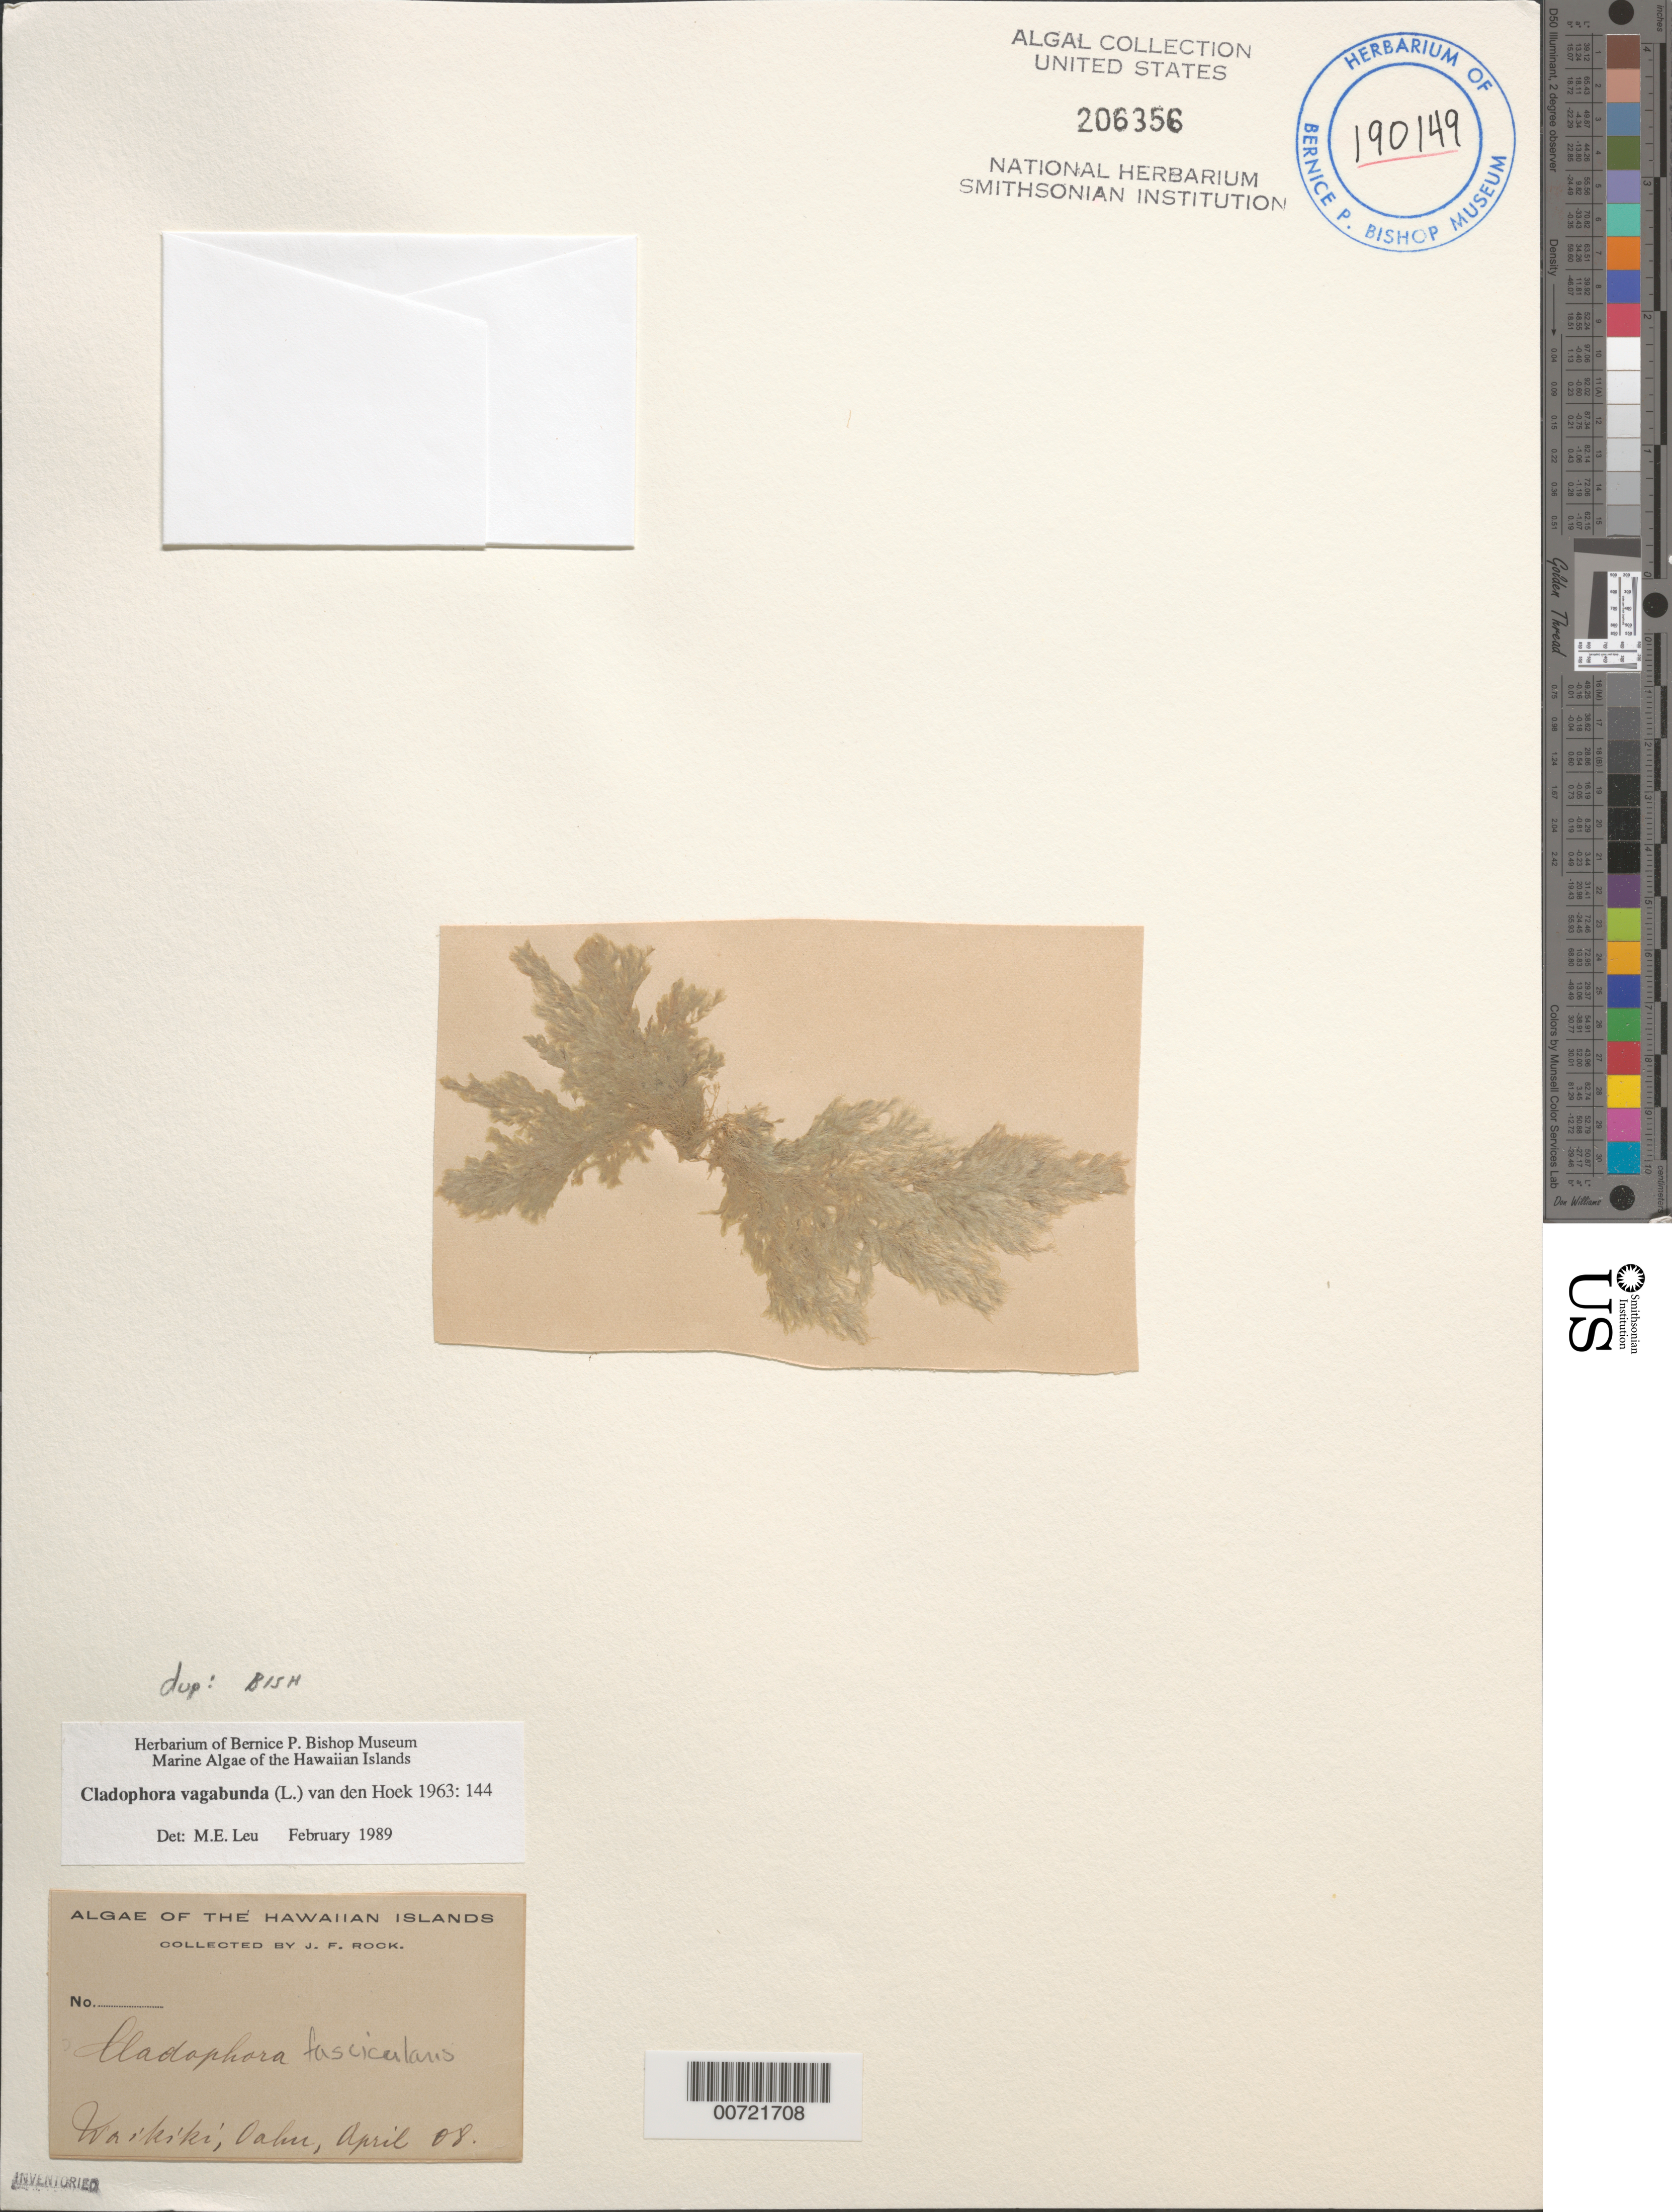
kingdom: Plantae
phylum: Chlorophyta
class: Ulvophyceae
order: Cladophorales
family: Cladophoraceae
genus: Cladophora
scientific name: Cladophora vagabunda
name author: (L.) C. Hoek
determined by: Leu, M. E.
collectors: J. F. Rock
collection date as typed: Apr 1908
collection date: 1908-04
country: United States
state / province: Hawaii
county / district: Honolulu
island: Oahu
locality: Waikiki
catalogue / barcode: US 206356